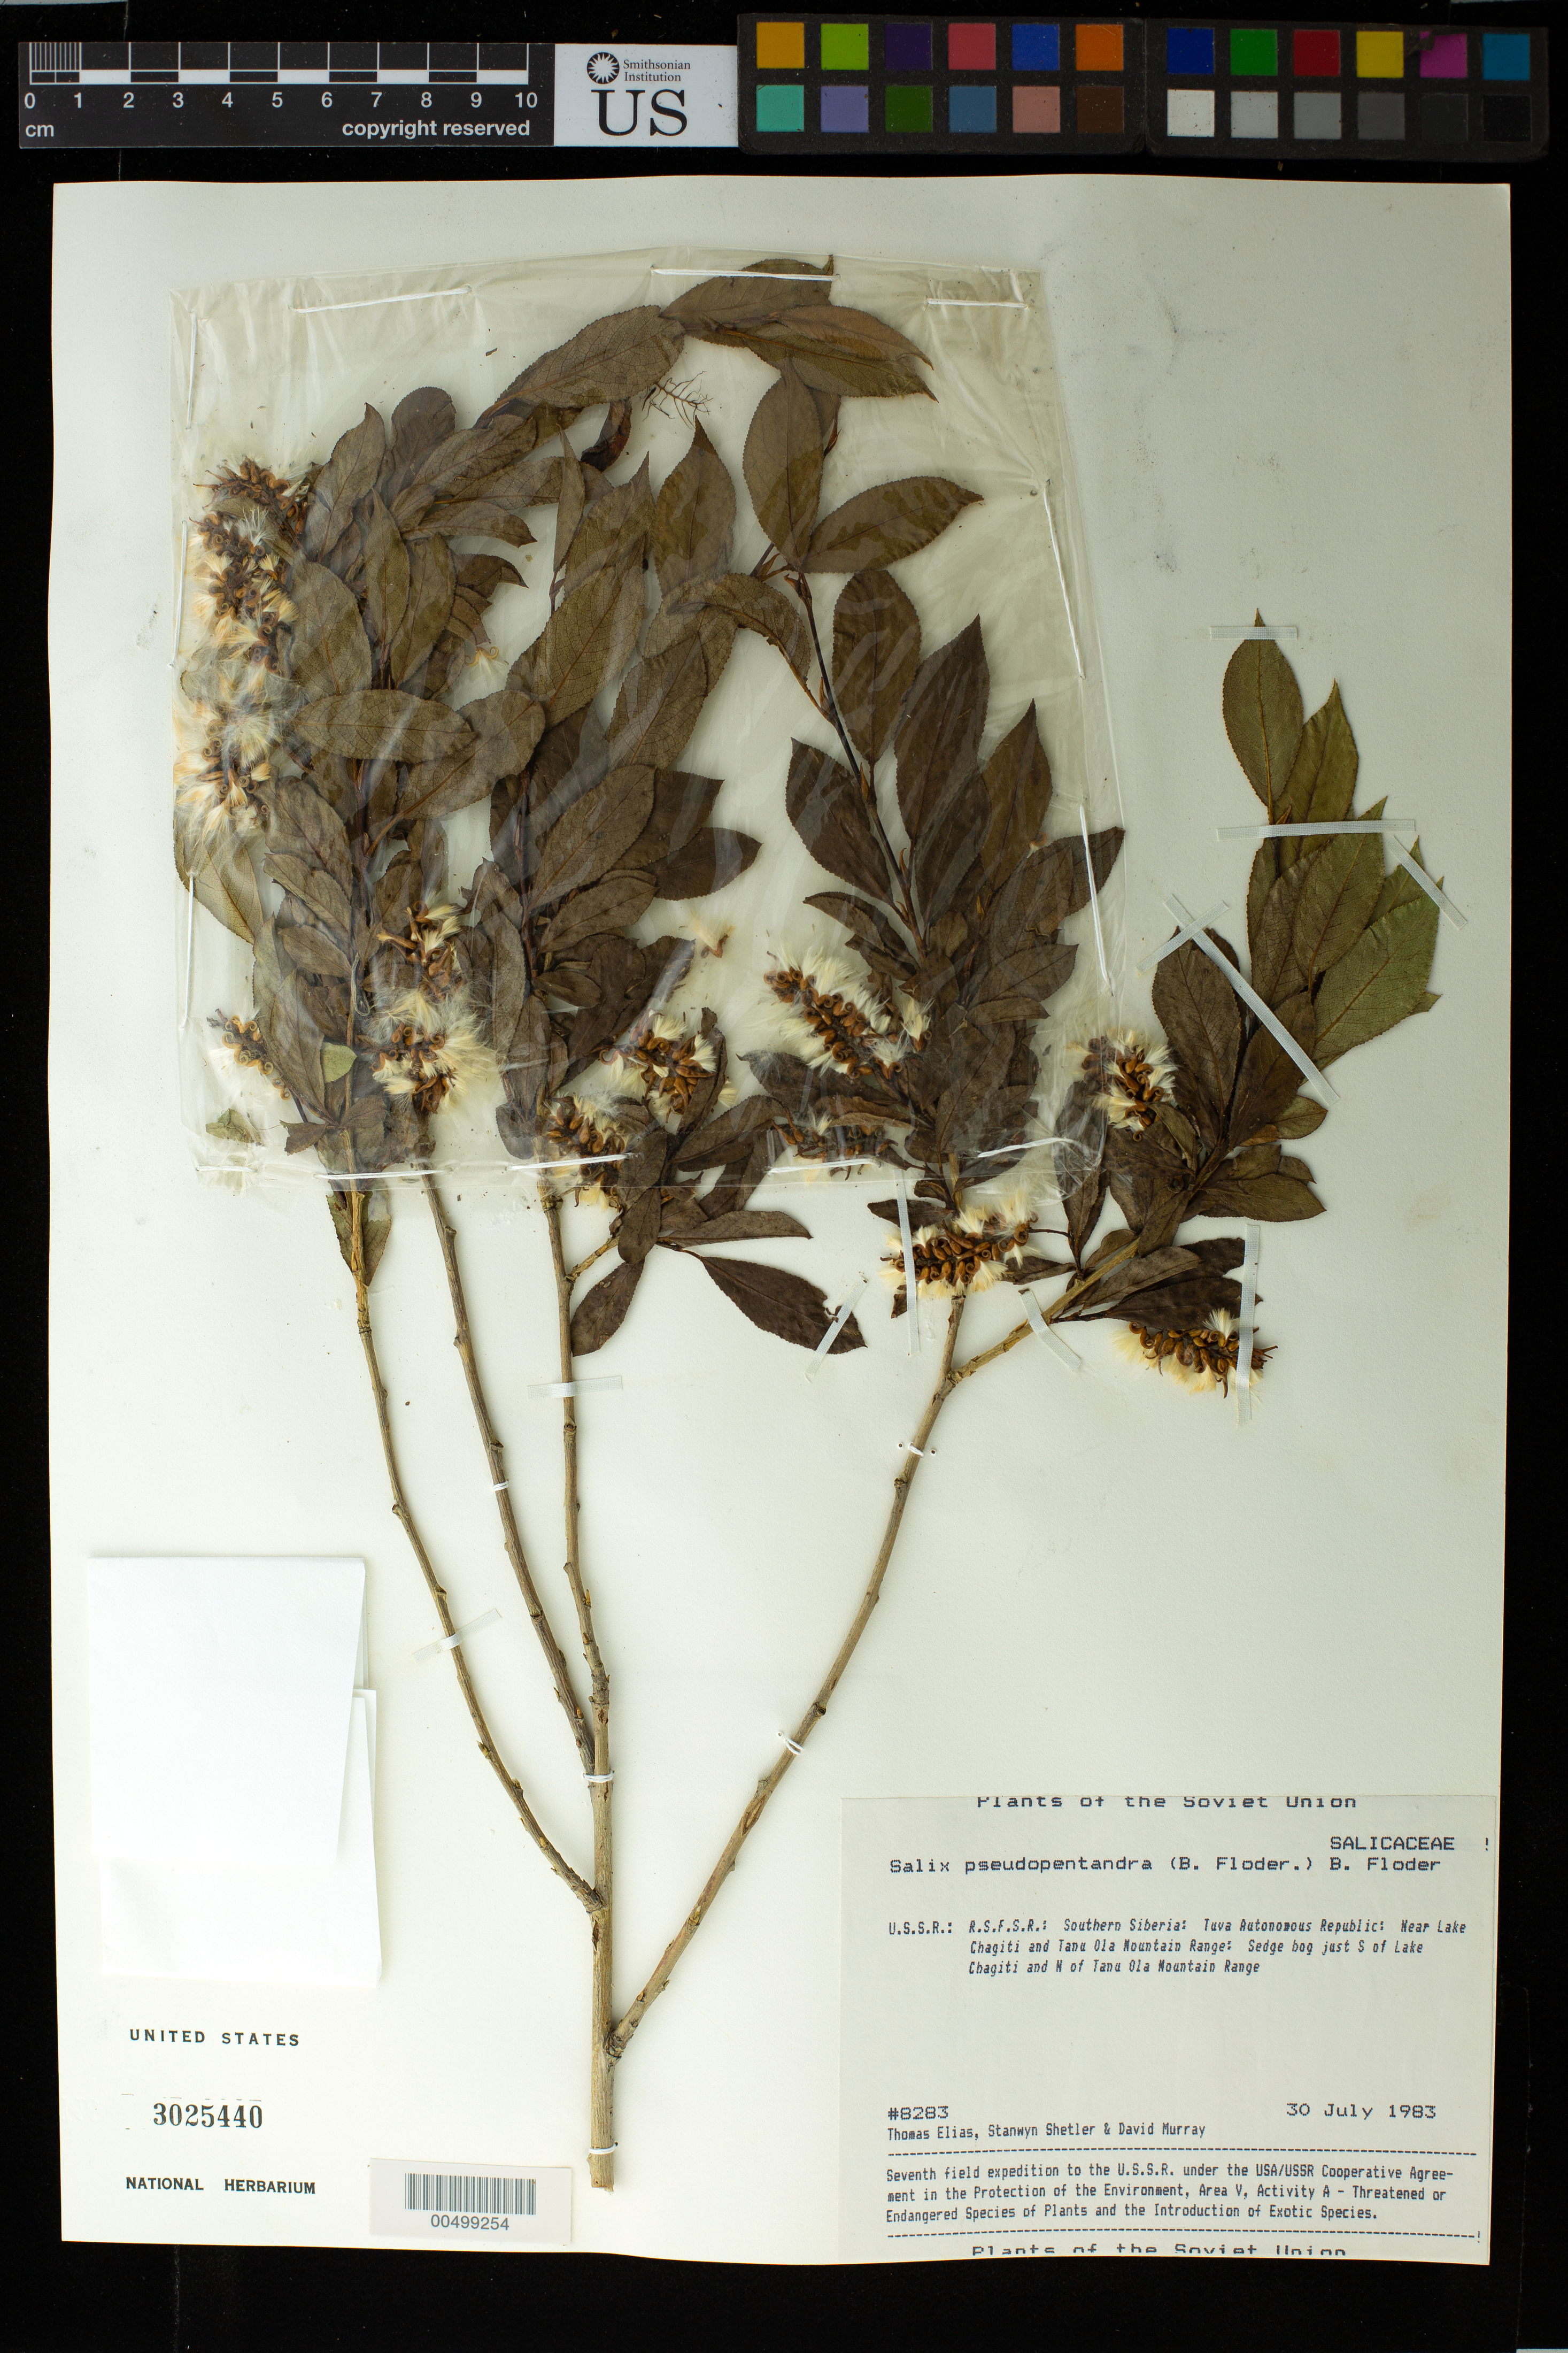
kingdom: Plantae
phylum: Tracheophyta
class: Magnoliopsida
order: Malpighiales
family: Salicaceae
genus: Salix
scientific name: Salix pseudopentandra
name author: Flod.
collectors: T. Elias, S. Shetler & D. F. Murray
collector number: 8283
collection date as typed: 30 Jul 1983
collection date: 1983-07-30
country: Russian Federation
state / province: Tuva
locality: U.S.S.R.: R.S.F.S.R.: Southern Sibera: Tuva Autonomous Republic: Near Lake Chagiti and Tanu Ola Mountain Range: Sedge bog just S of Lake Chagiti and N of Tanu Ola Mountain Range.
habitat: sedge bog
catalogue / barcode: US 3025440